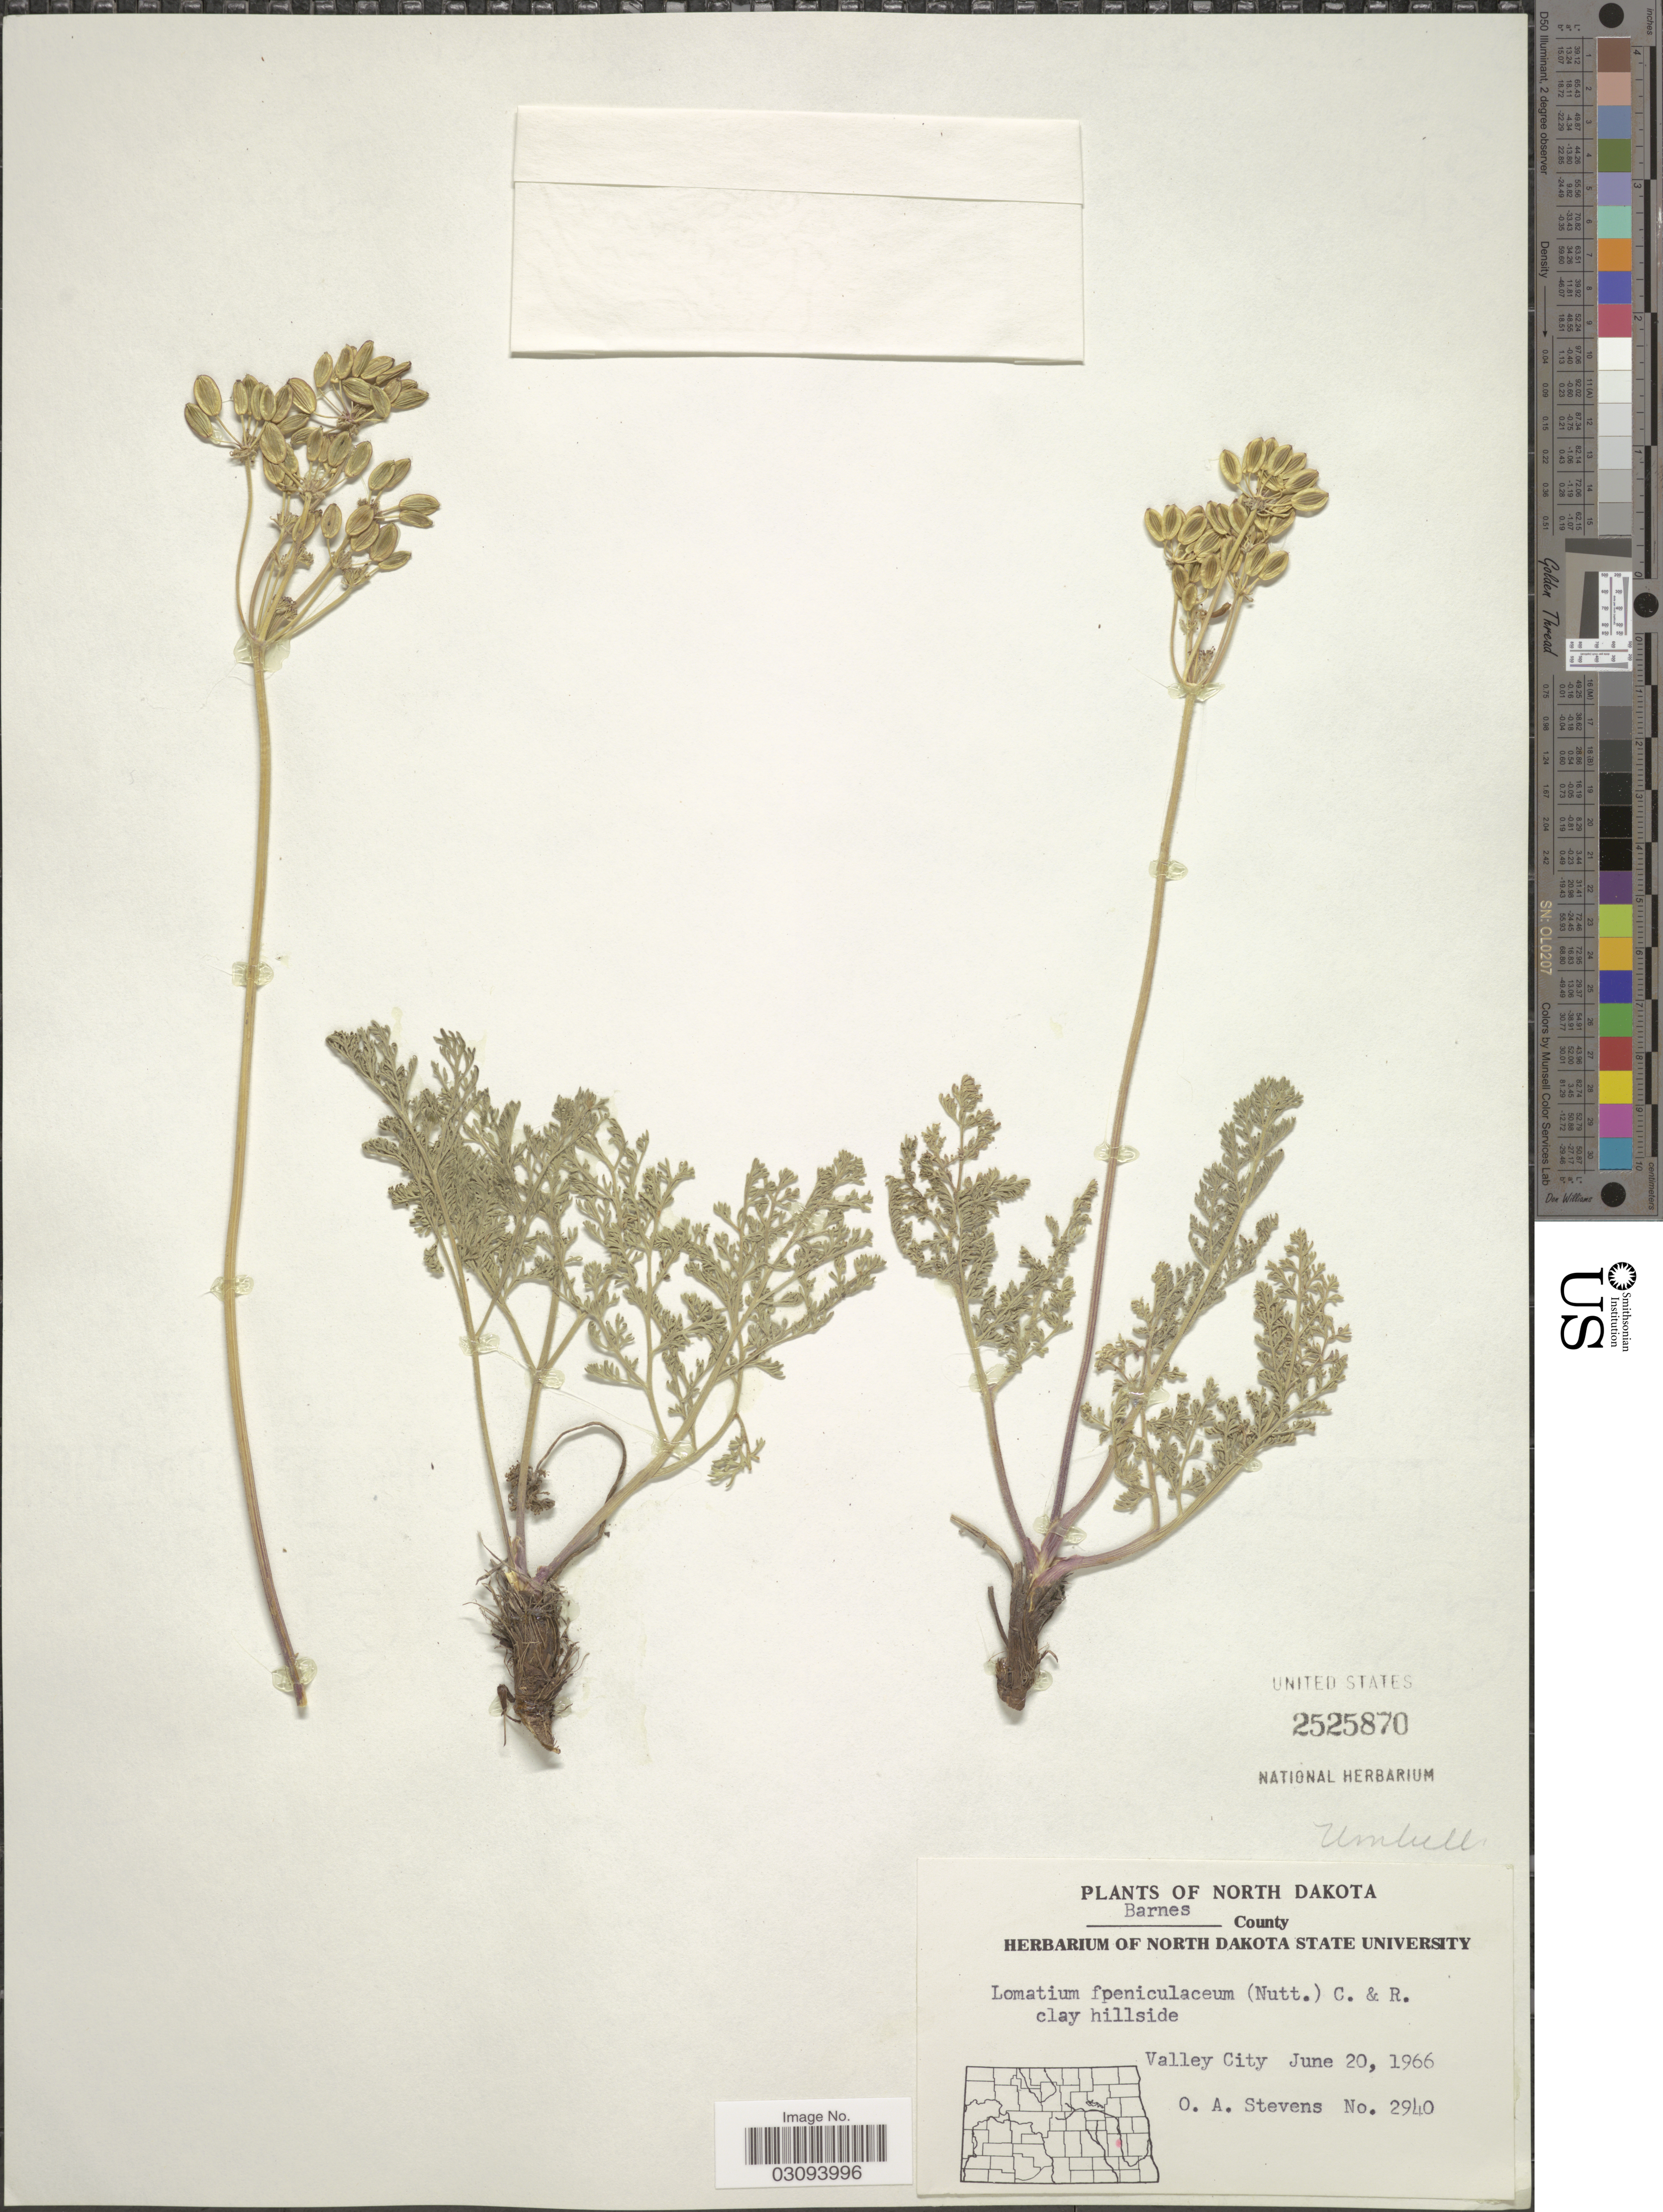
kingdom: Plantae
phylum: Tracheophyta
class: Magnoliopsida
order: Apiales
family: Apiaceae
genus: Lomatium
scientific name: Lomatium foeniculaceum subsp. foeniculaceum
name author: (Nutt.) J.M. Coult. & Rose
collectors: O. A. Stevens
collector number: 2940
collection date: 1966-06-20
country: United States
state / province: North Dakota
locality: Barnes County. Valley City.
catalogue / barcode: US 2525870